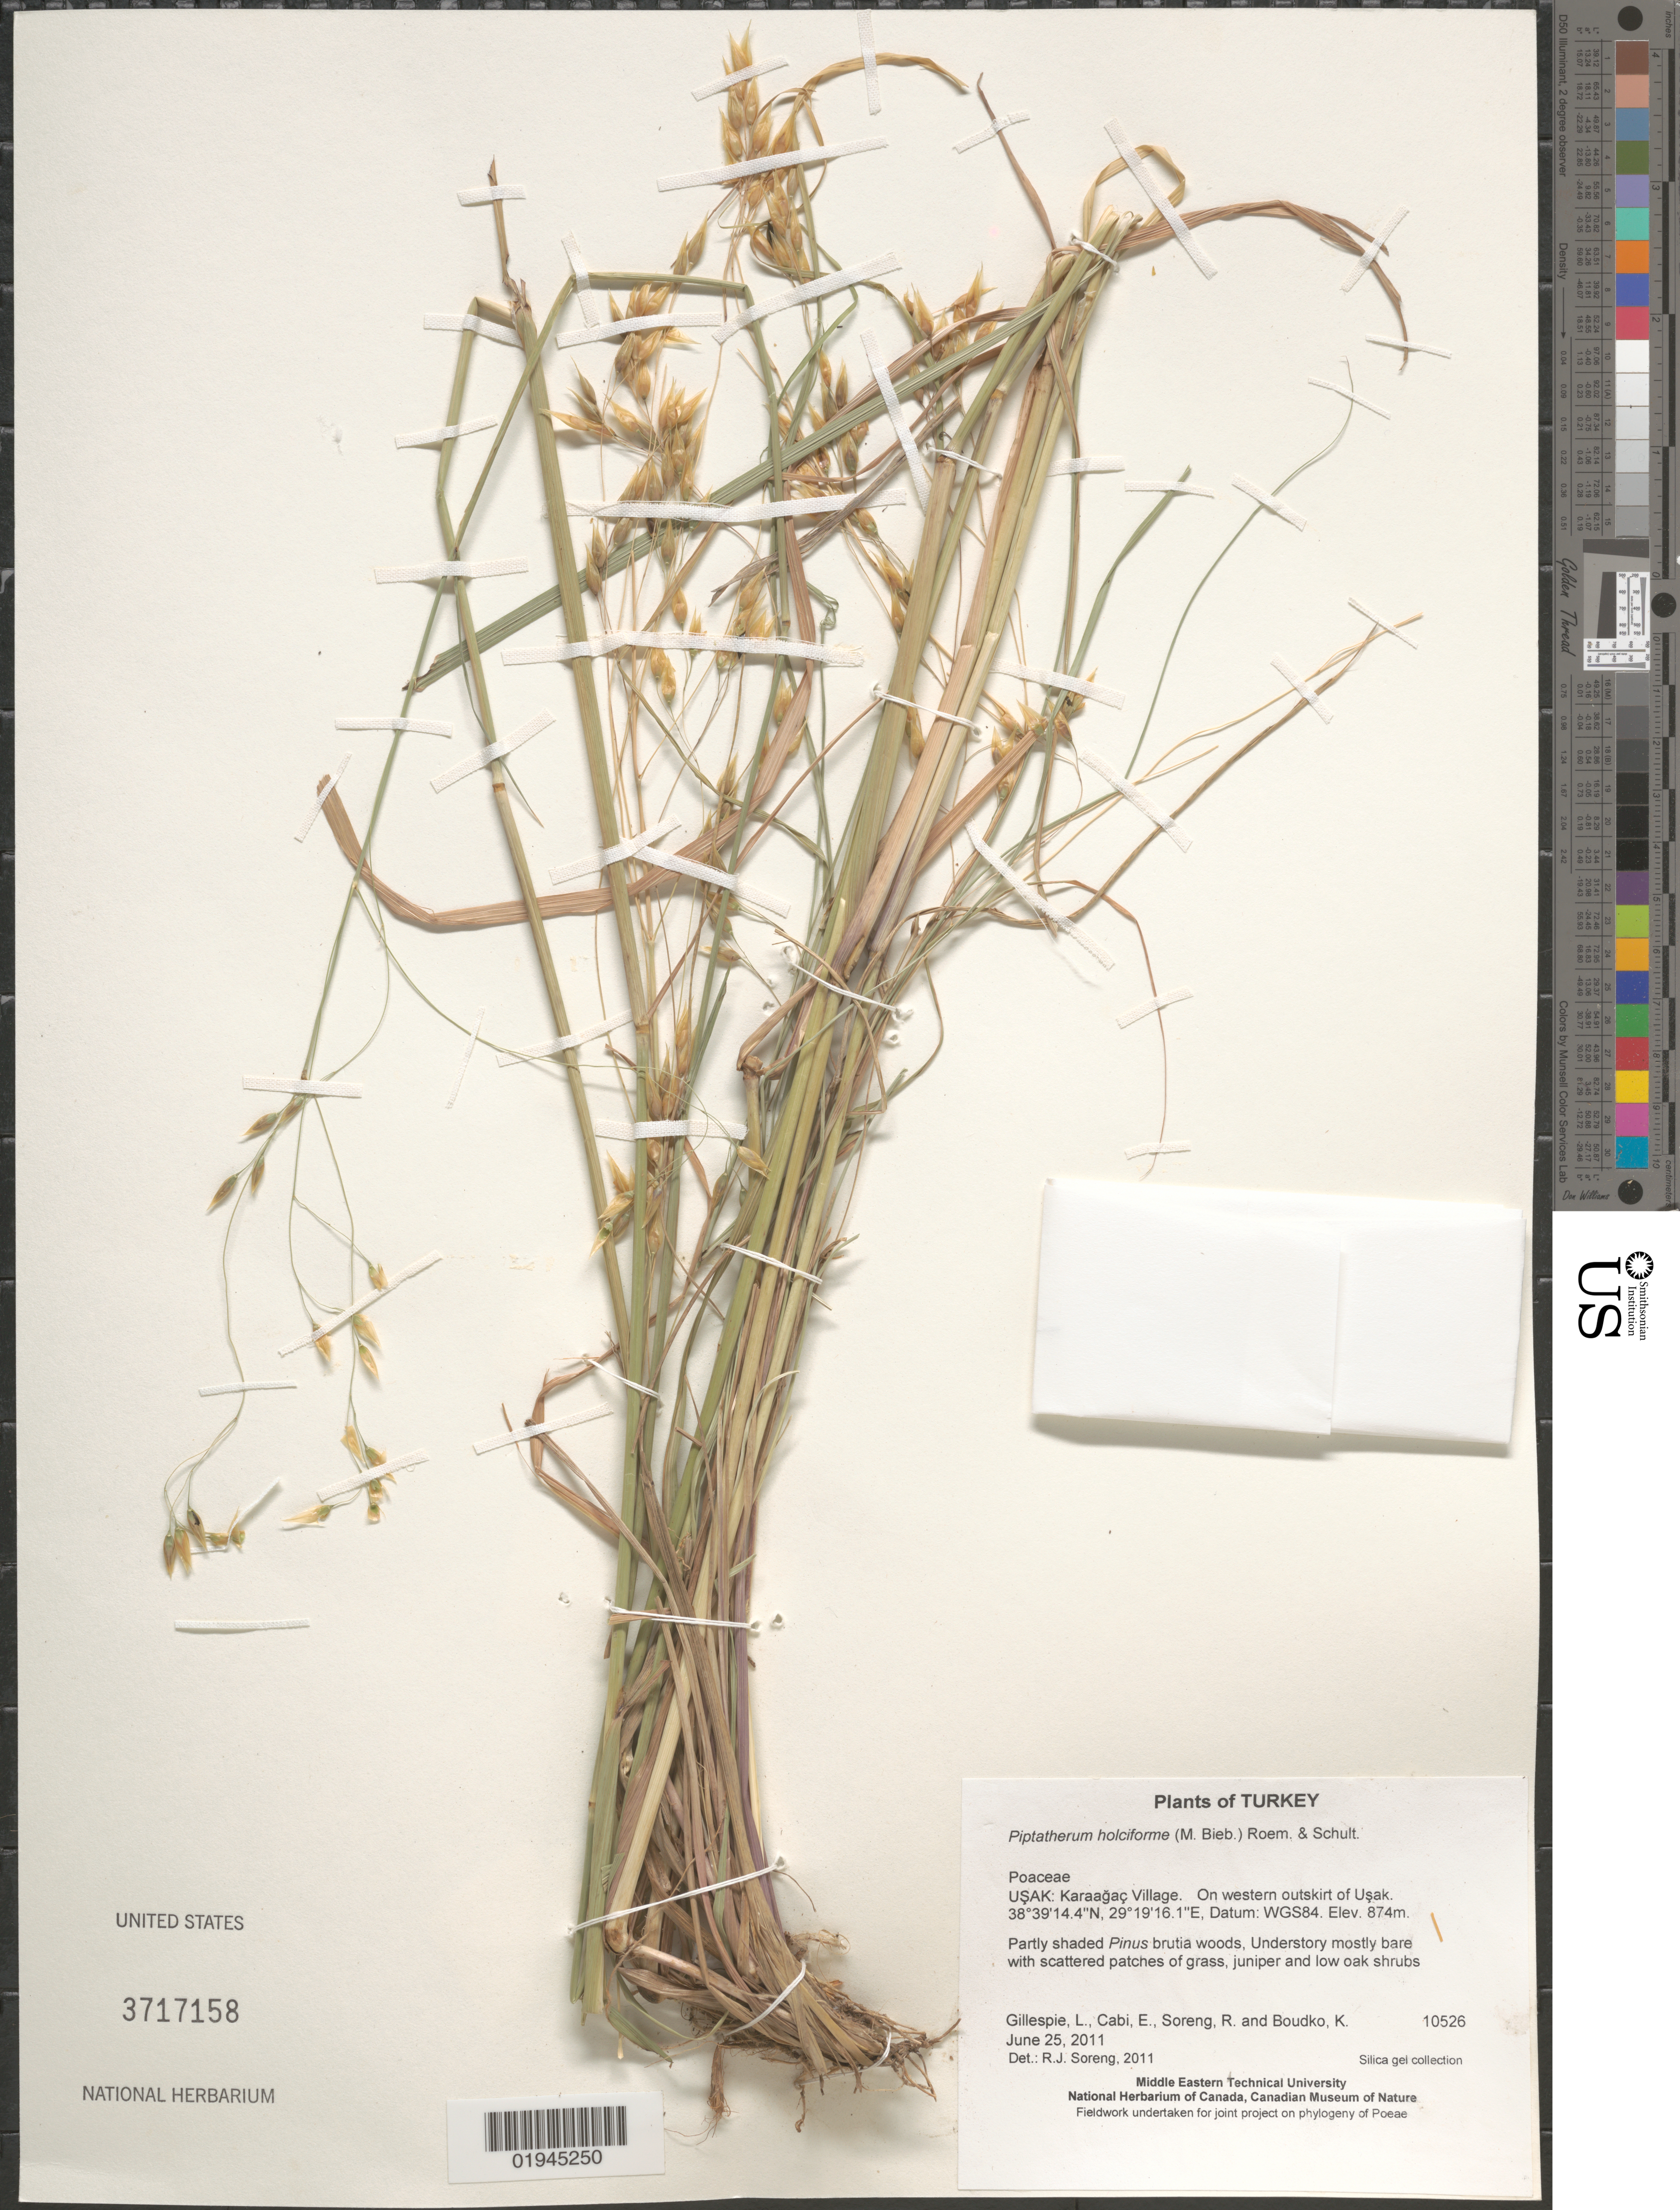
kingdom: Plantae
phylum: Tracheophyta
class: Liliopsida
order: Poales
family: Poaceae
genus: Piptatherum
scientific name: Piptatherum holciforme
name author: (M. Bieb.) Roem. & Schult.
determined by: Soreng, Robert J., Research Associate (BOT), Smithsonian Institution - National Museum of Natural History (UNITED STATES)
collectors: L. J. Gillespie, E. Cabi, R. J. Soreng & K. Boudko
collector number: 10526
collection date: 2011-06-25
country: Turkey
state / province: Usak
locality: Karaagaç Village. On western outskirt of Usak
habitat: Partly shaded Pinus brutia woods, Understory mostly bare with scattered patches of grass, juniper and low oak shrubs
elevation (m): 874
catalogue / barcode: US 3717158